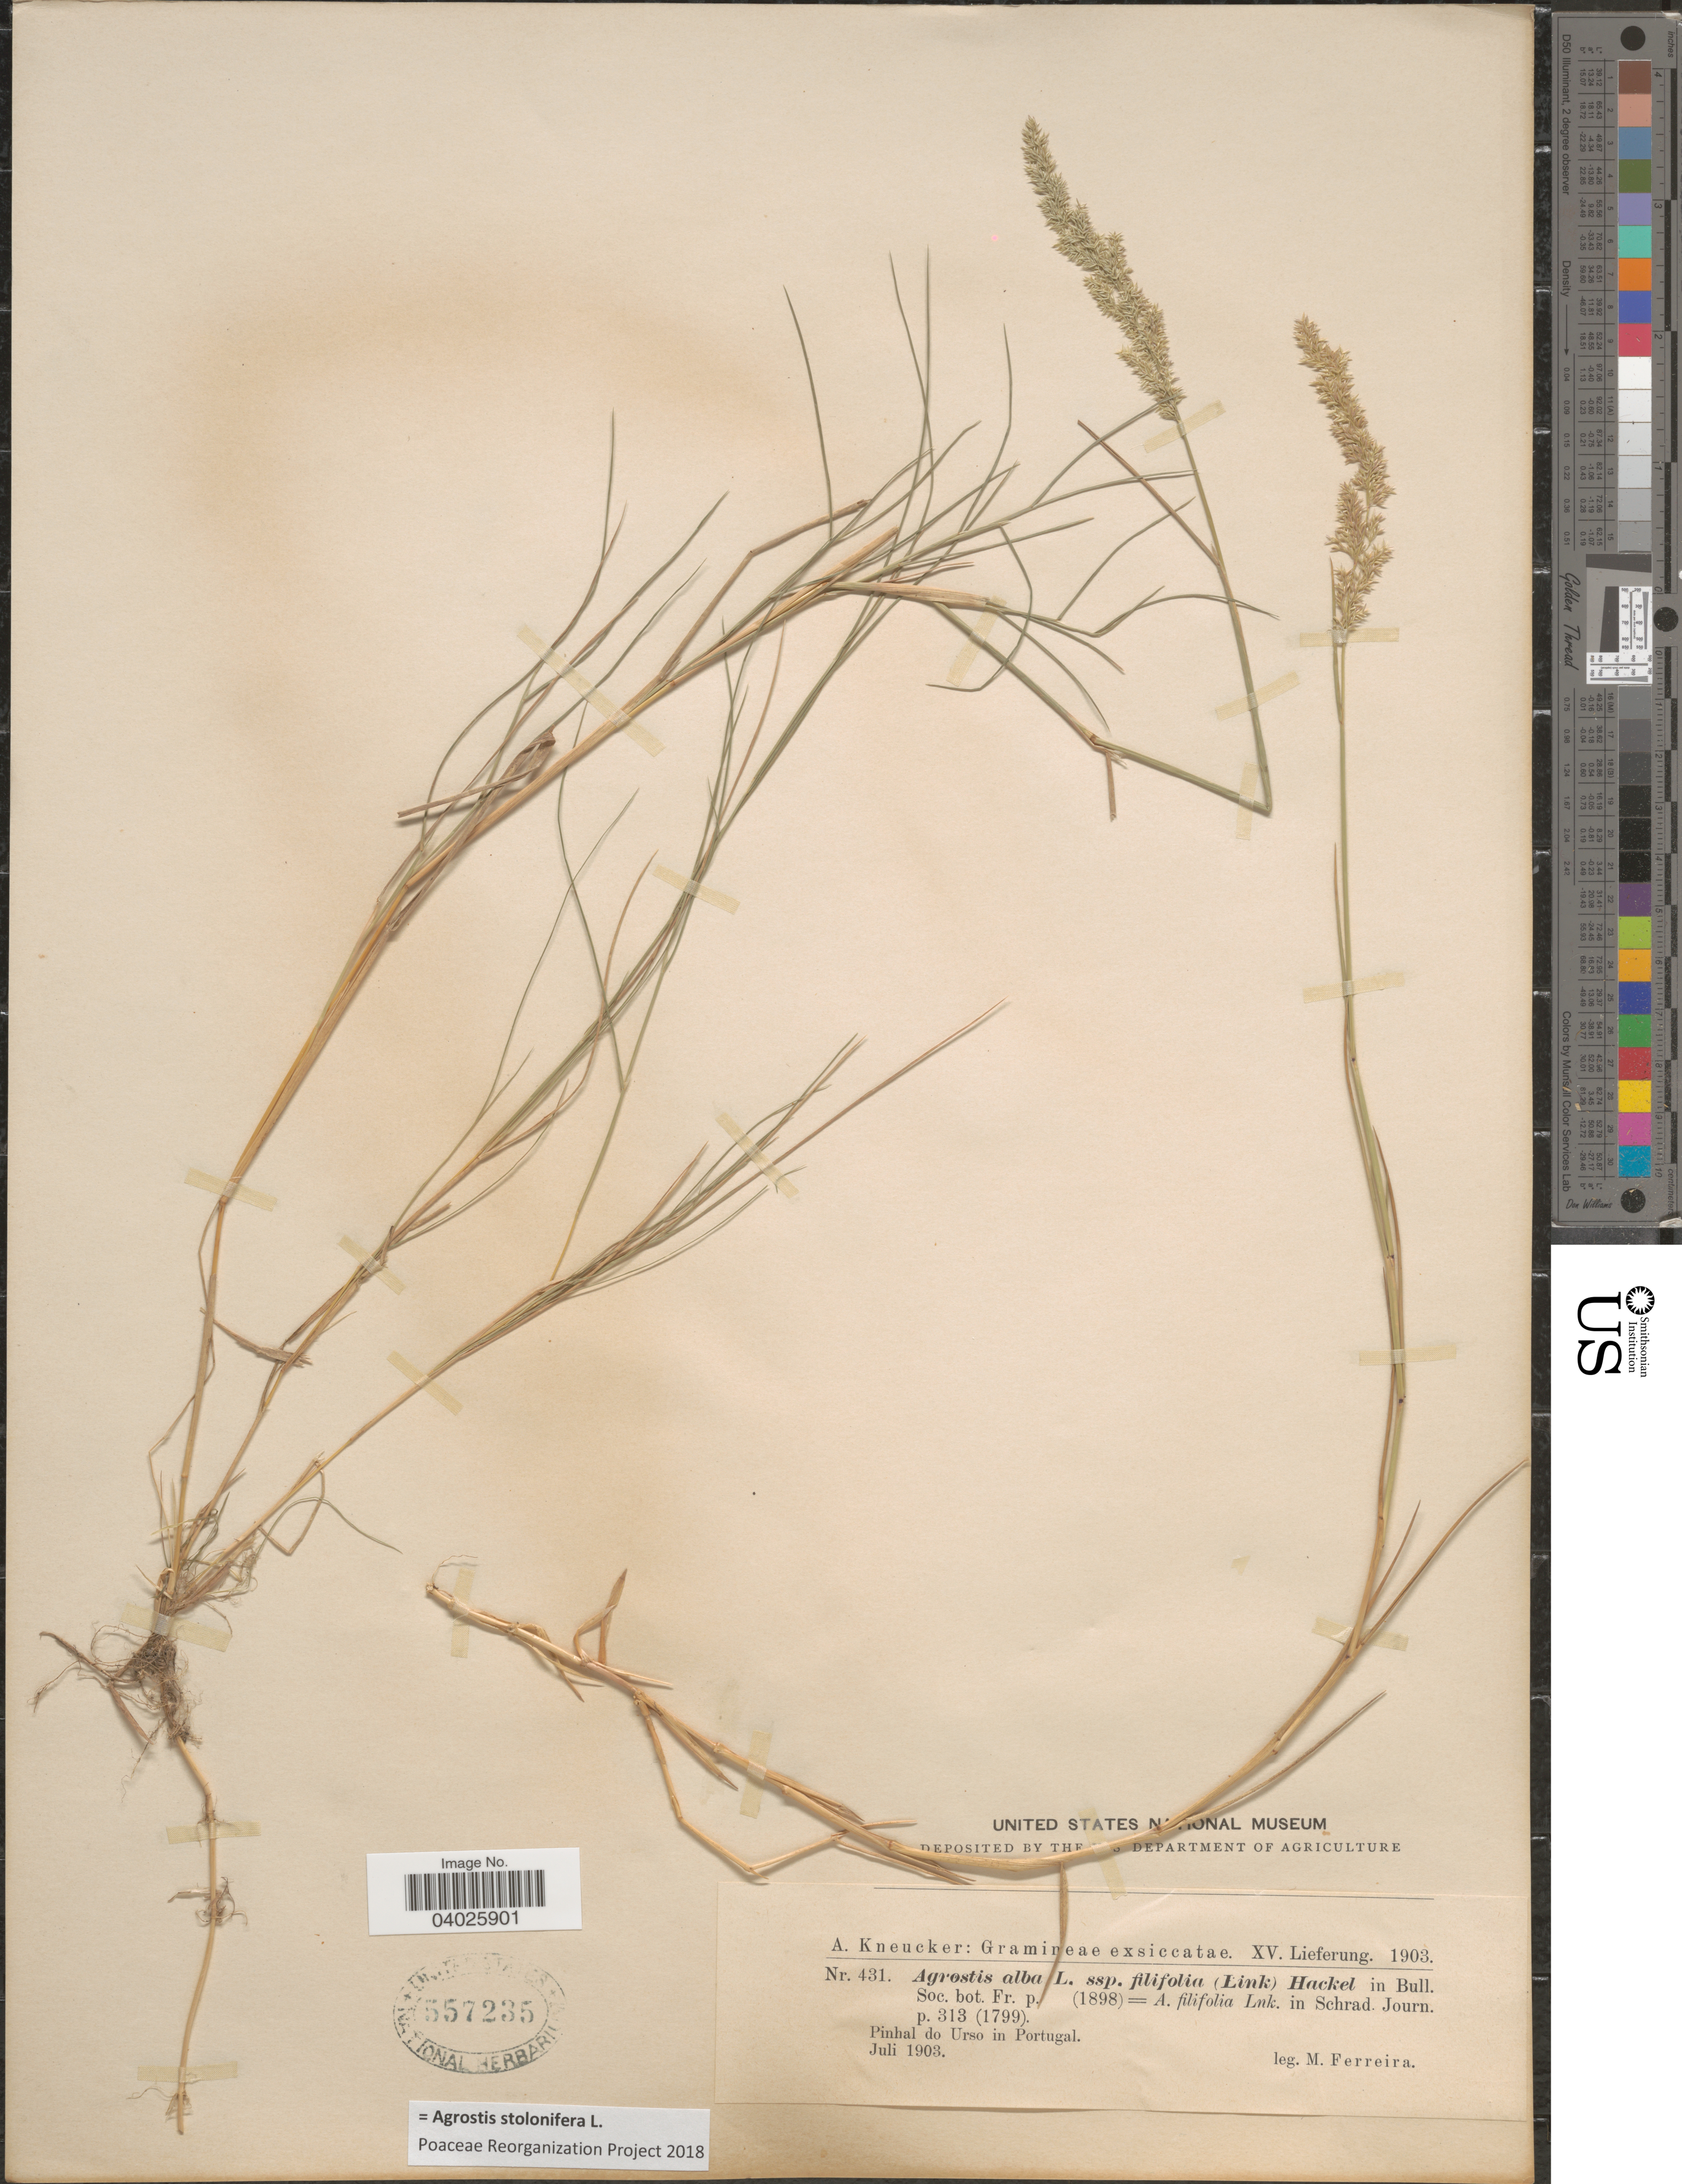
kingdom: Plantae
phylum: Tracheophyta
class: Liliopsida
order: Poales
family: Poaceae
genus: Agrostis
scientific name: Agrostis stolonifera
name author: L.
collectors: M. Ferreira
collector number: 431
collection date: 1903-07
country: Portugal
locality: Pinhal do Urso in Portugal.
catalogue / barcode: US 557235